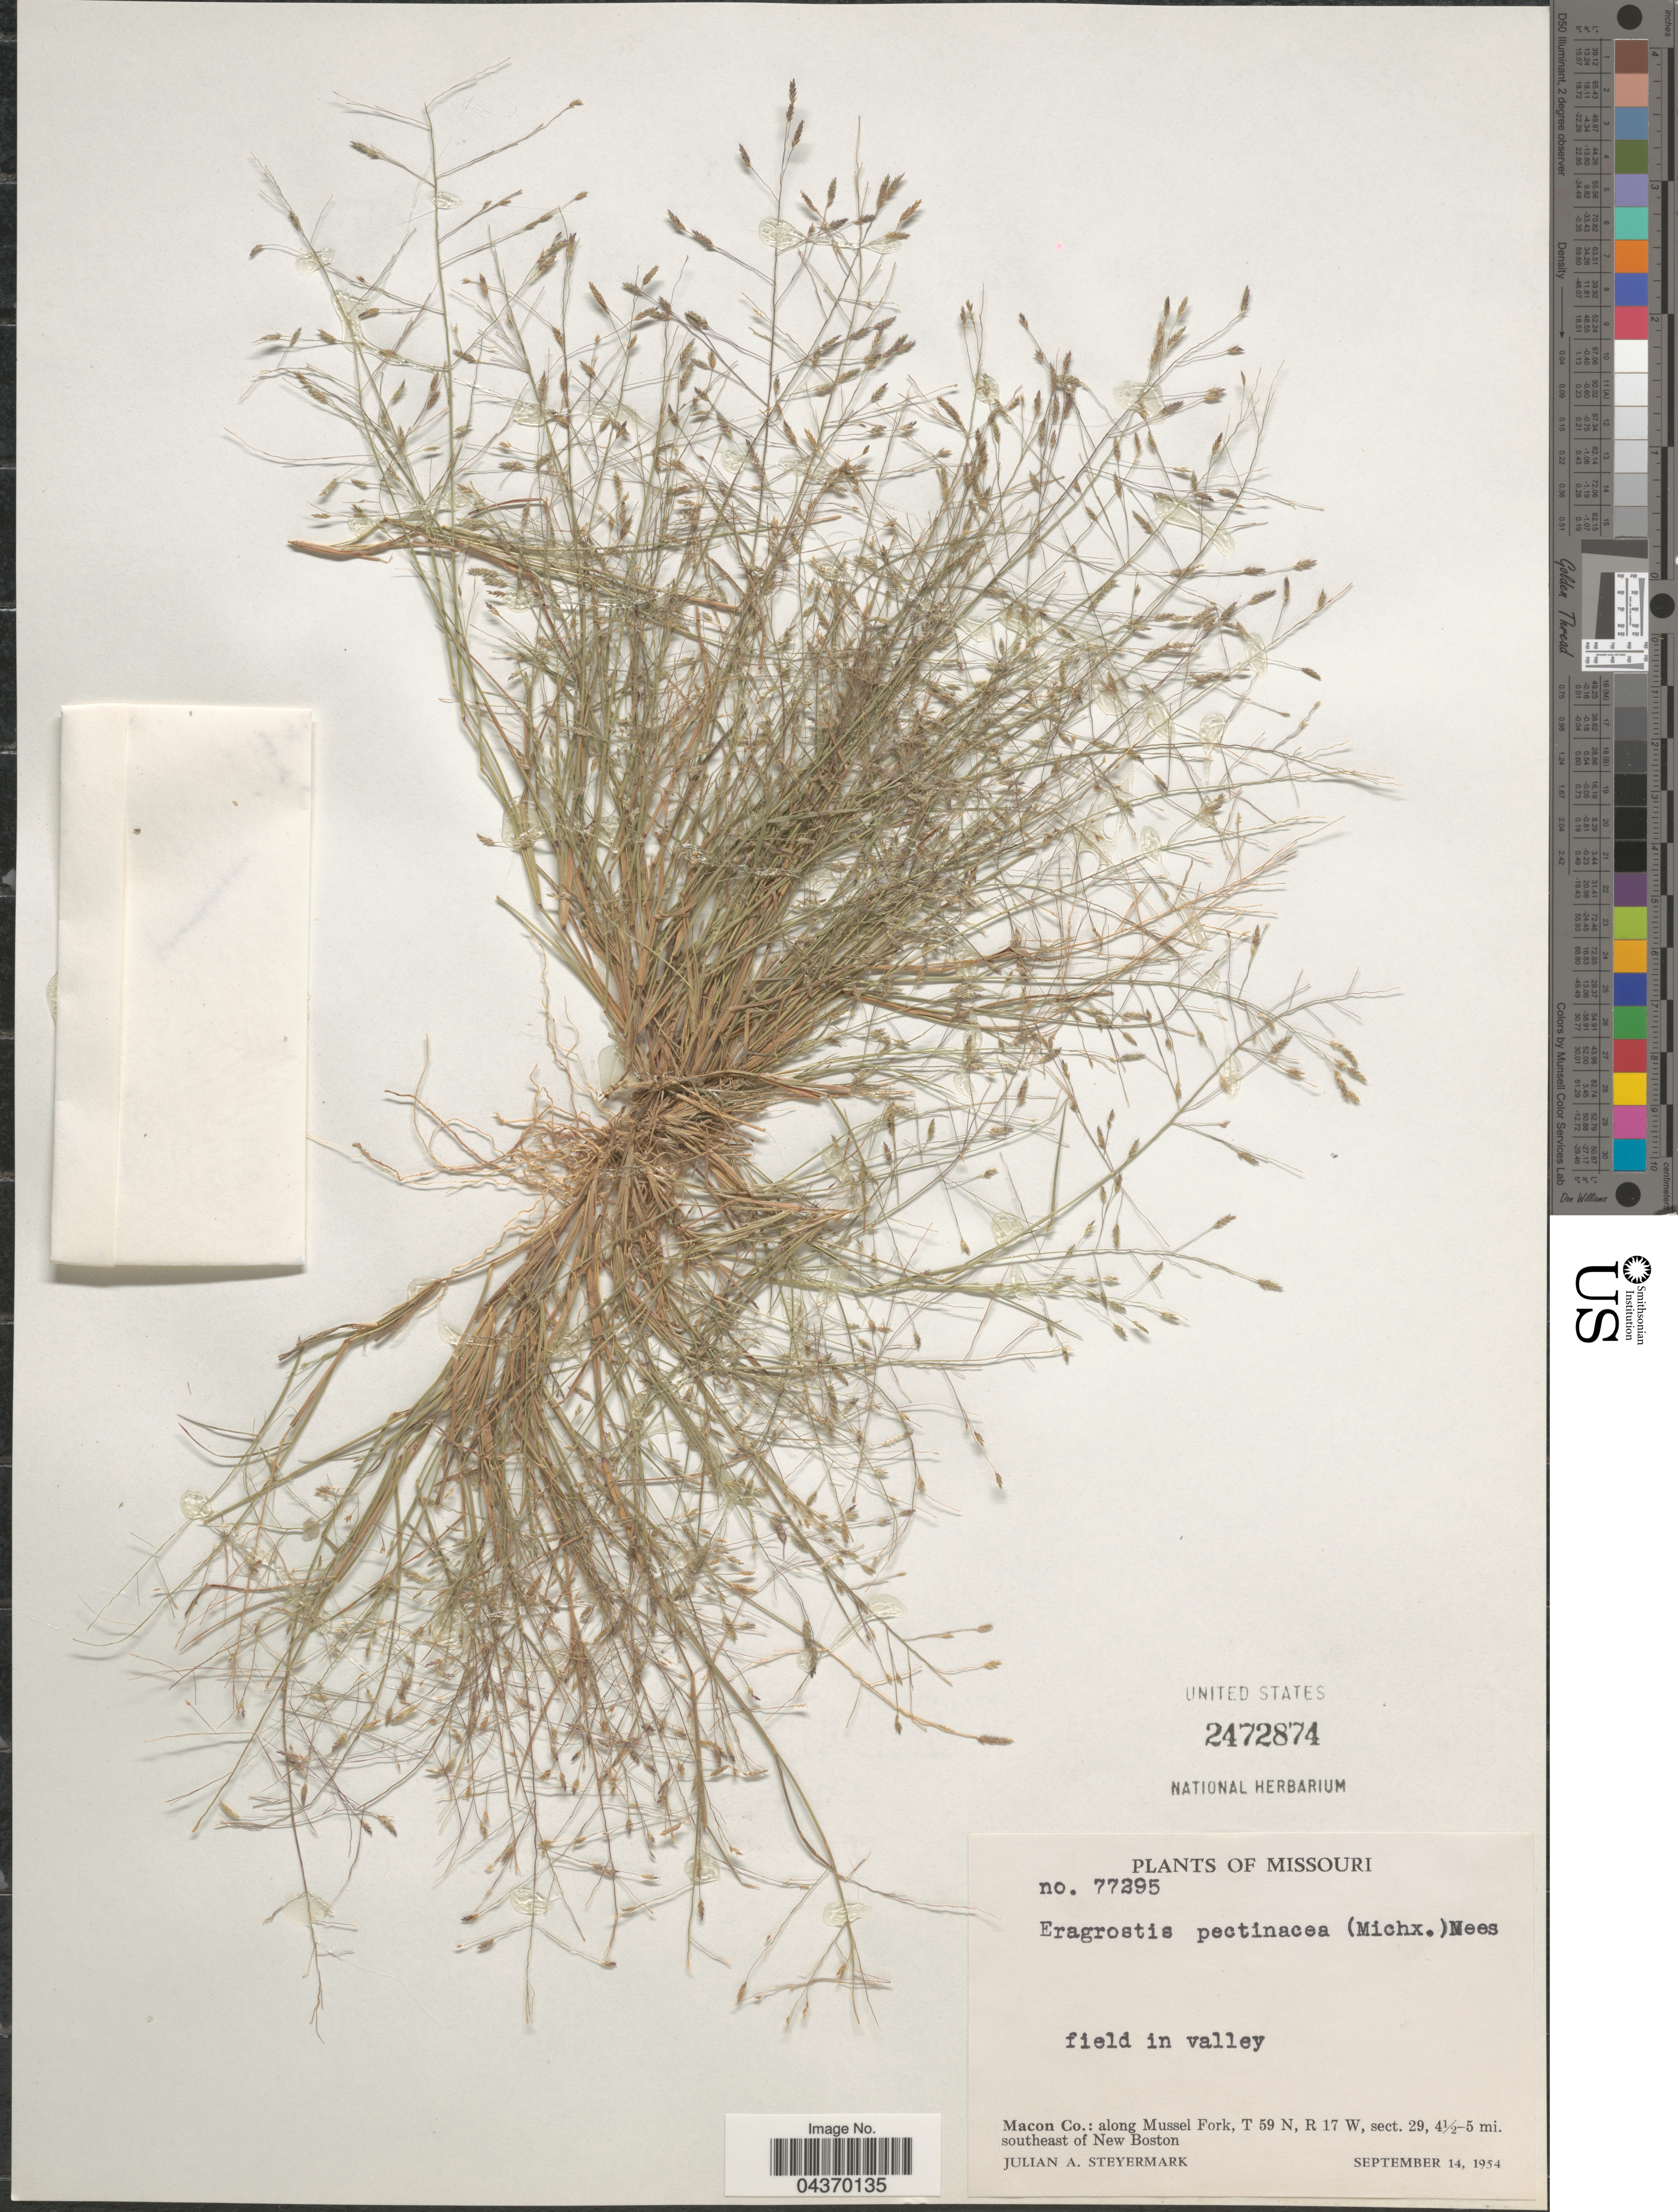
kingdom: Plantae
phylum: Tracheophyta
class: Liliopsida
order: Poales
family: Poaceae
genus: Eragrostis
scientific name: Eragrostis pectinacea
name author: (Michx.) Nees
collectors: J. Steyermark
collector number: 77295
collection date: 1954-09-14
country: United States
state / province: Missouri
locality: Macon Co.: along Mussel Fork, T 59 N, R 17 W, sect. 29, 4½-5 mi. southeast of New Boston.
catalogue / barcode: US 2472874